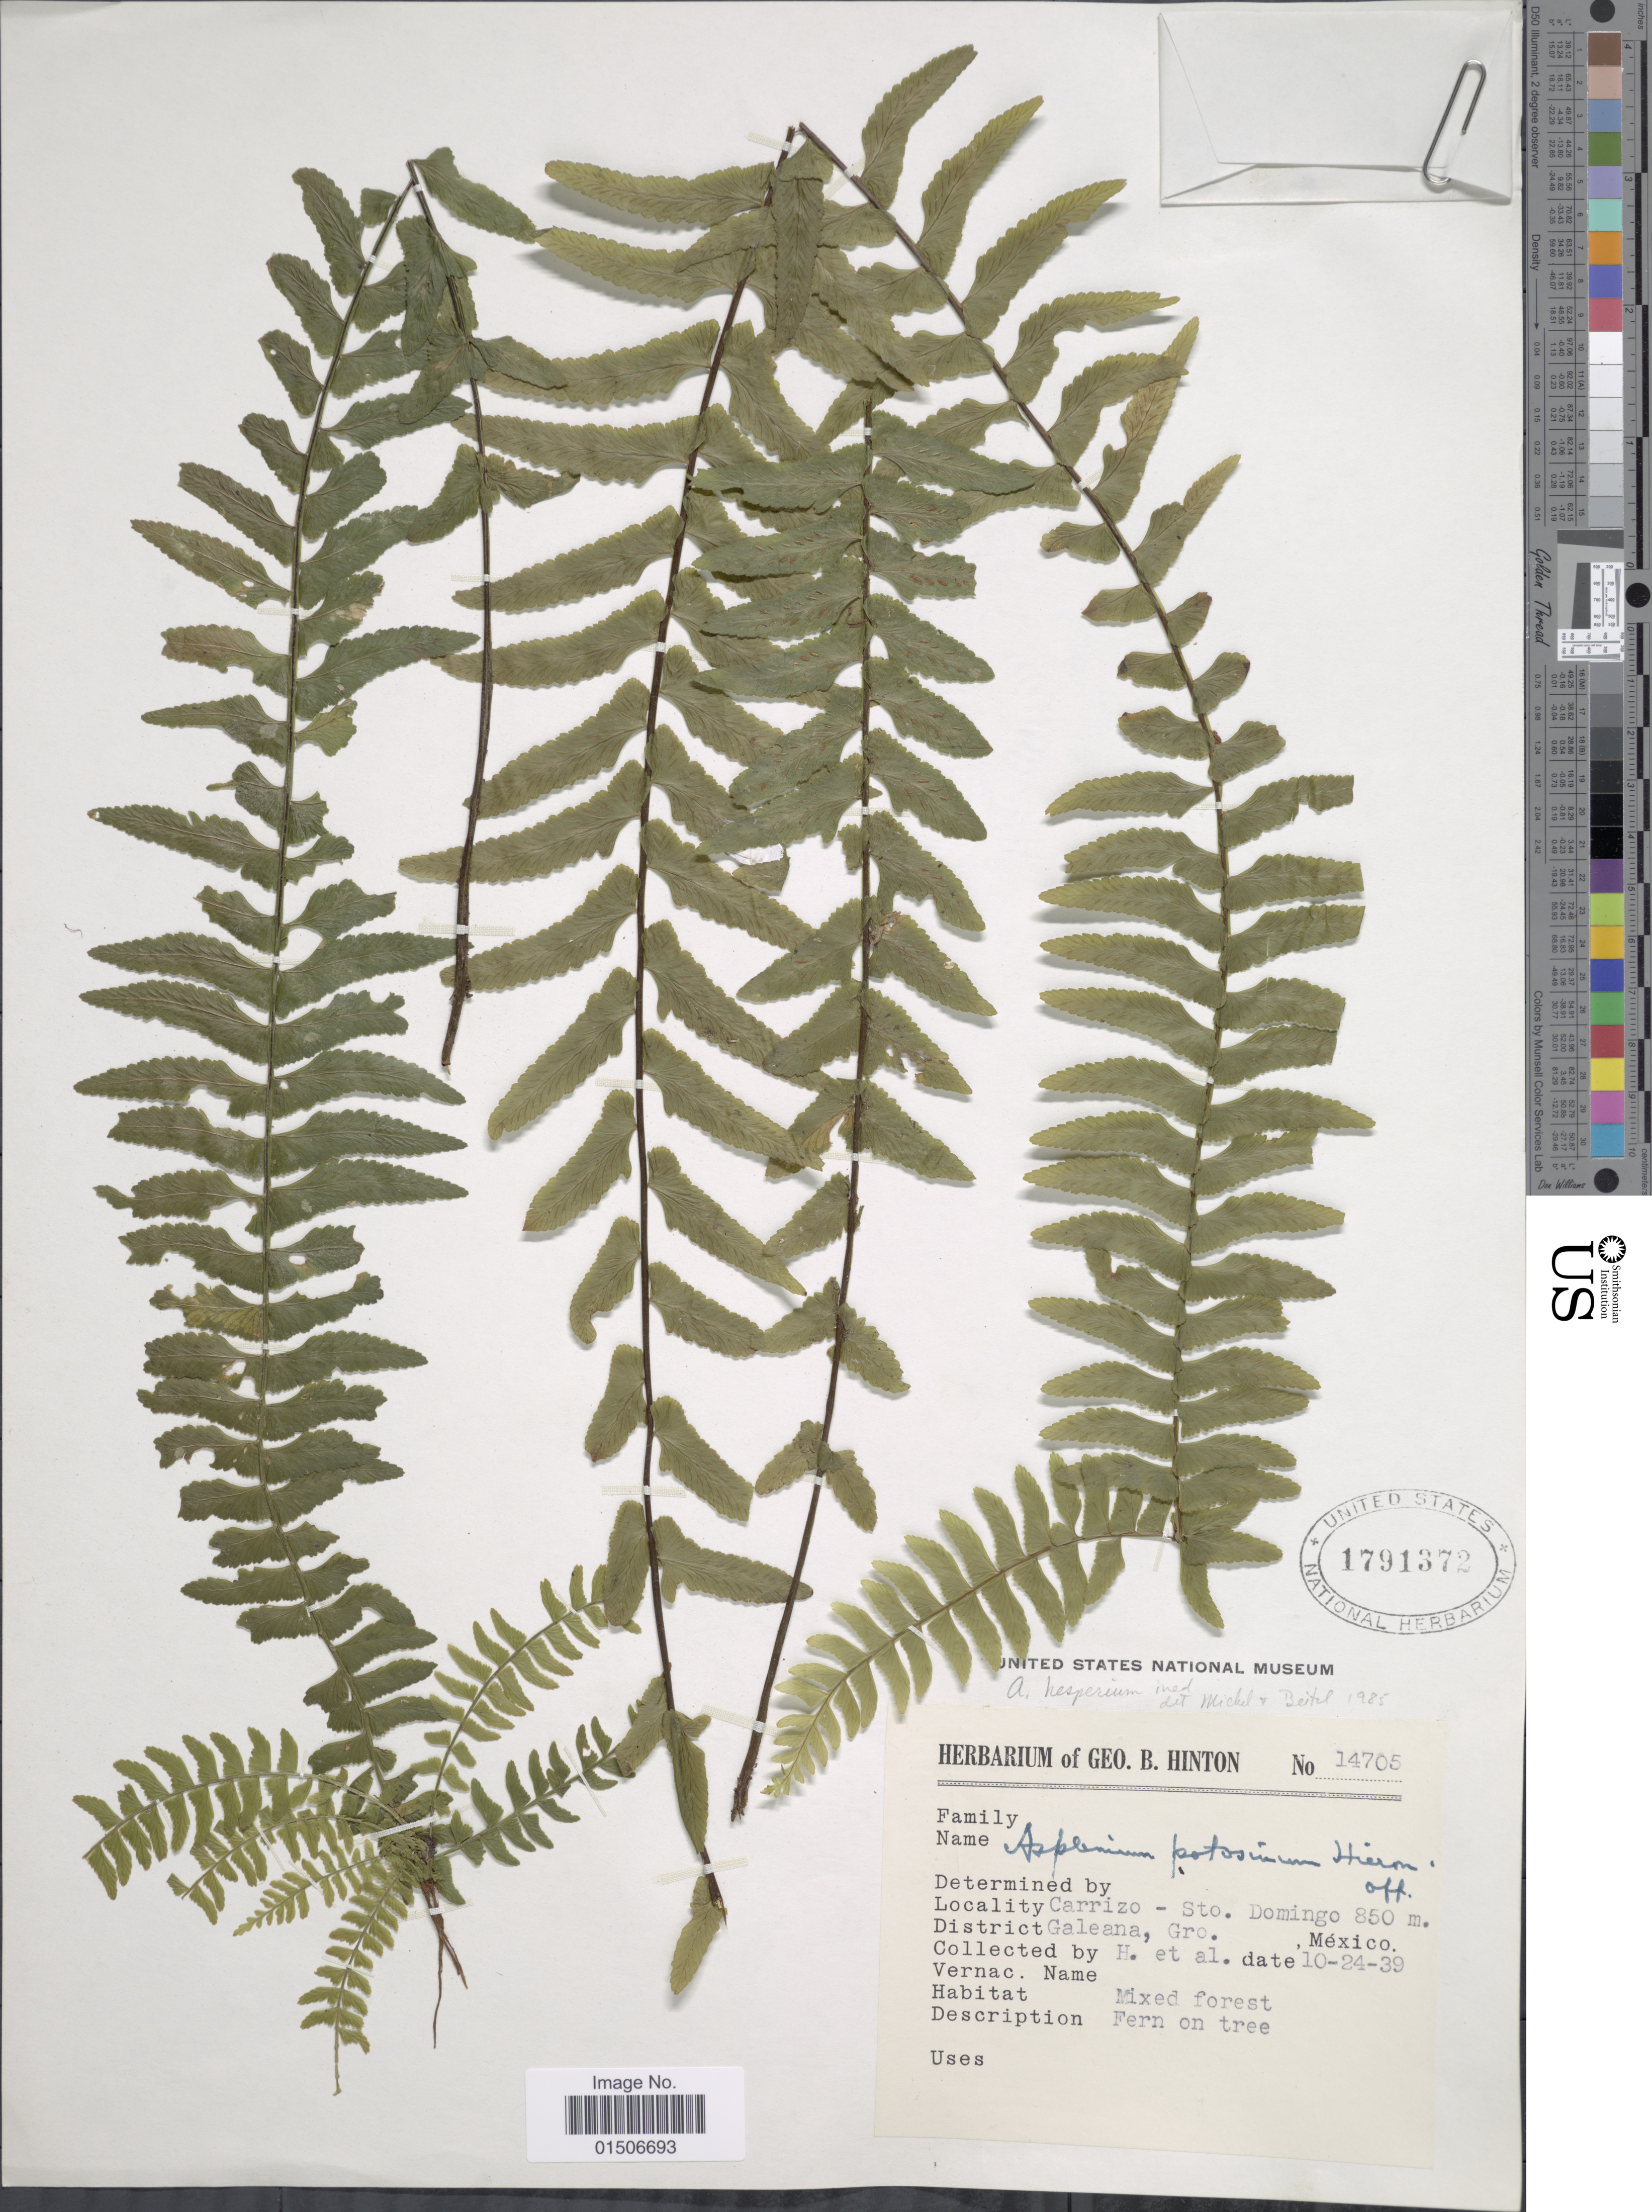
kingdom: Plantae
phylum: Tracheophyta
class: Polypodiopsida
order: Polypodiales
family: Aspleniaceae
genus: Asplenium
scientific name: Asplenium herperium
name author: Mickel & Beitel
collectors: G. B. Hinton & et al.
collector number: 14705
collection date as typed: Transcribed d/m/y: 24/10/39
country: Mexico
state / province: Guerrero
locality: Carrizo - Sto Domingo, District Galeana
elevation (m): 850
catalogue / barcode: US 1791372